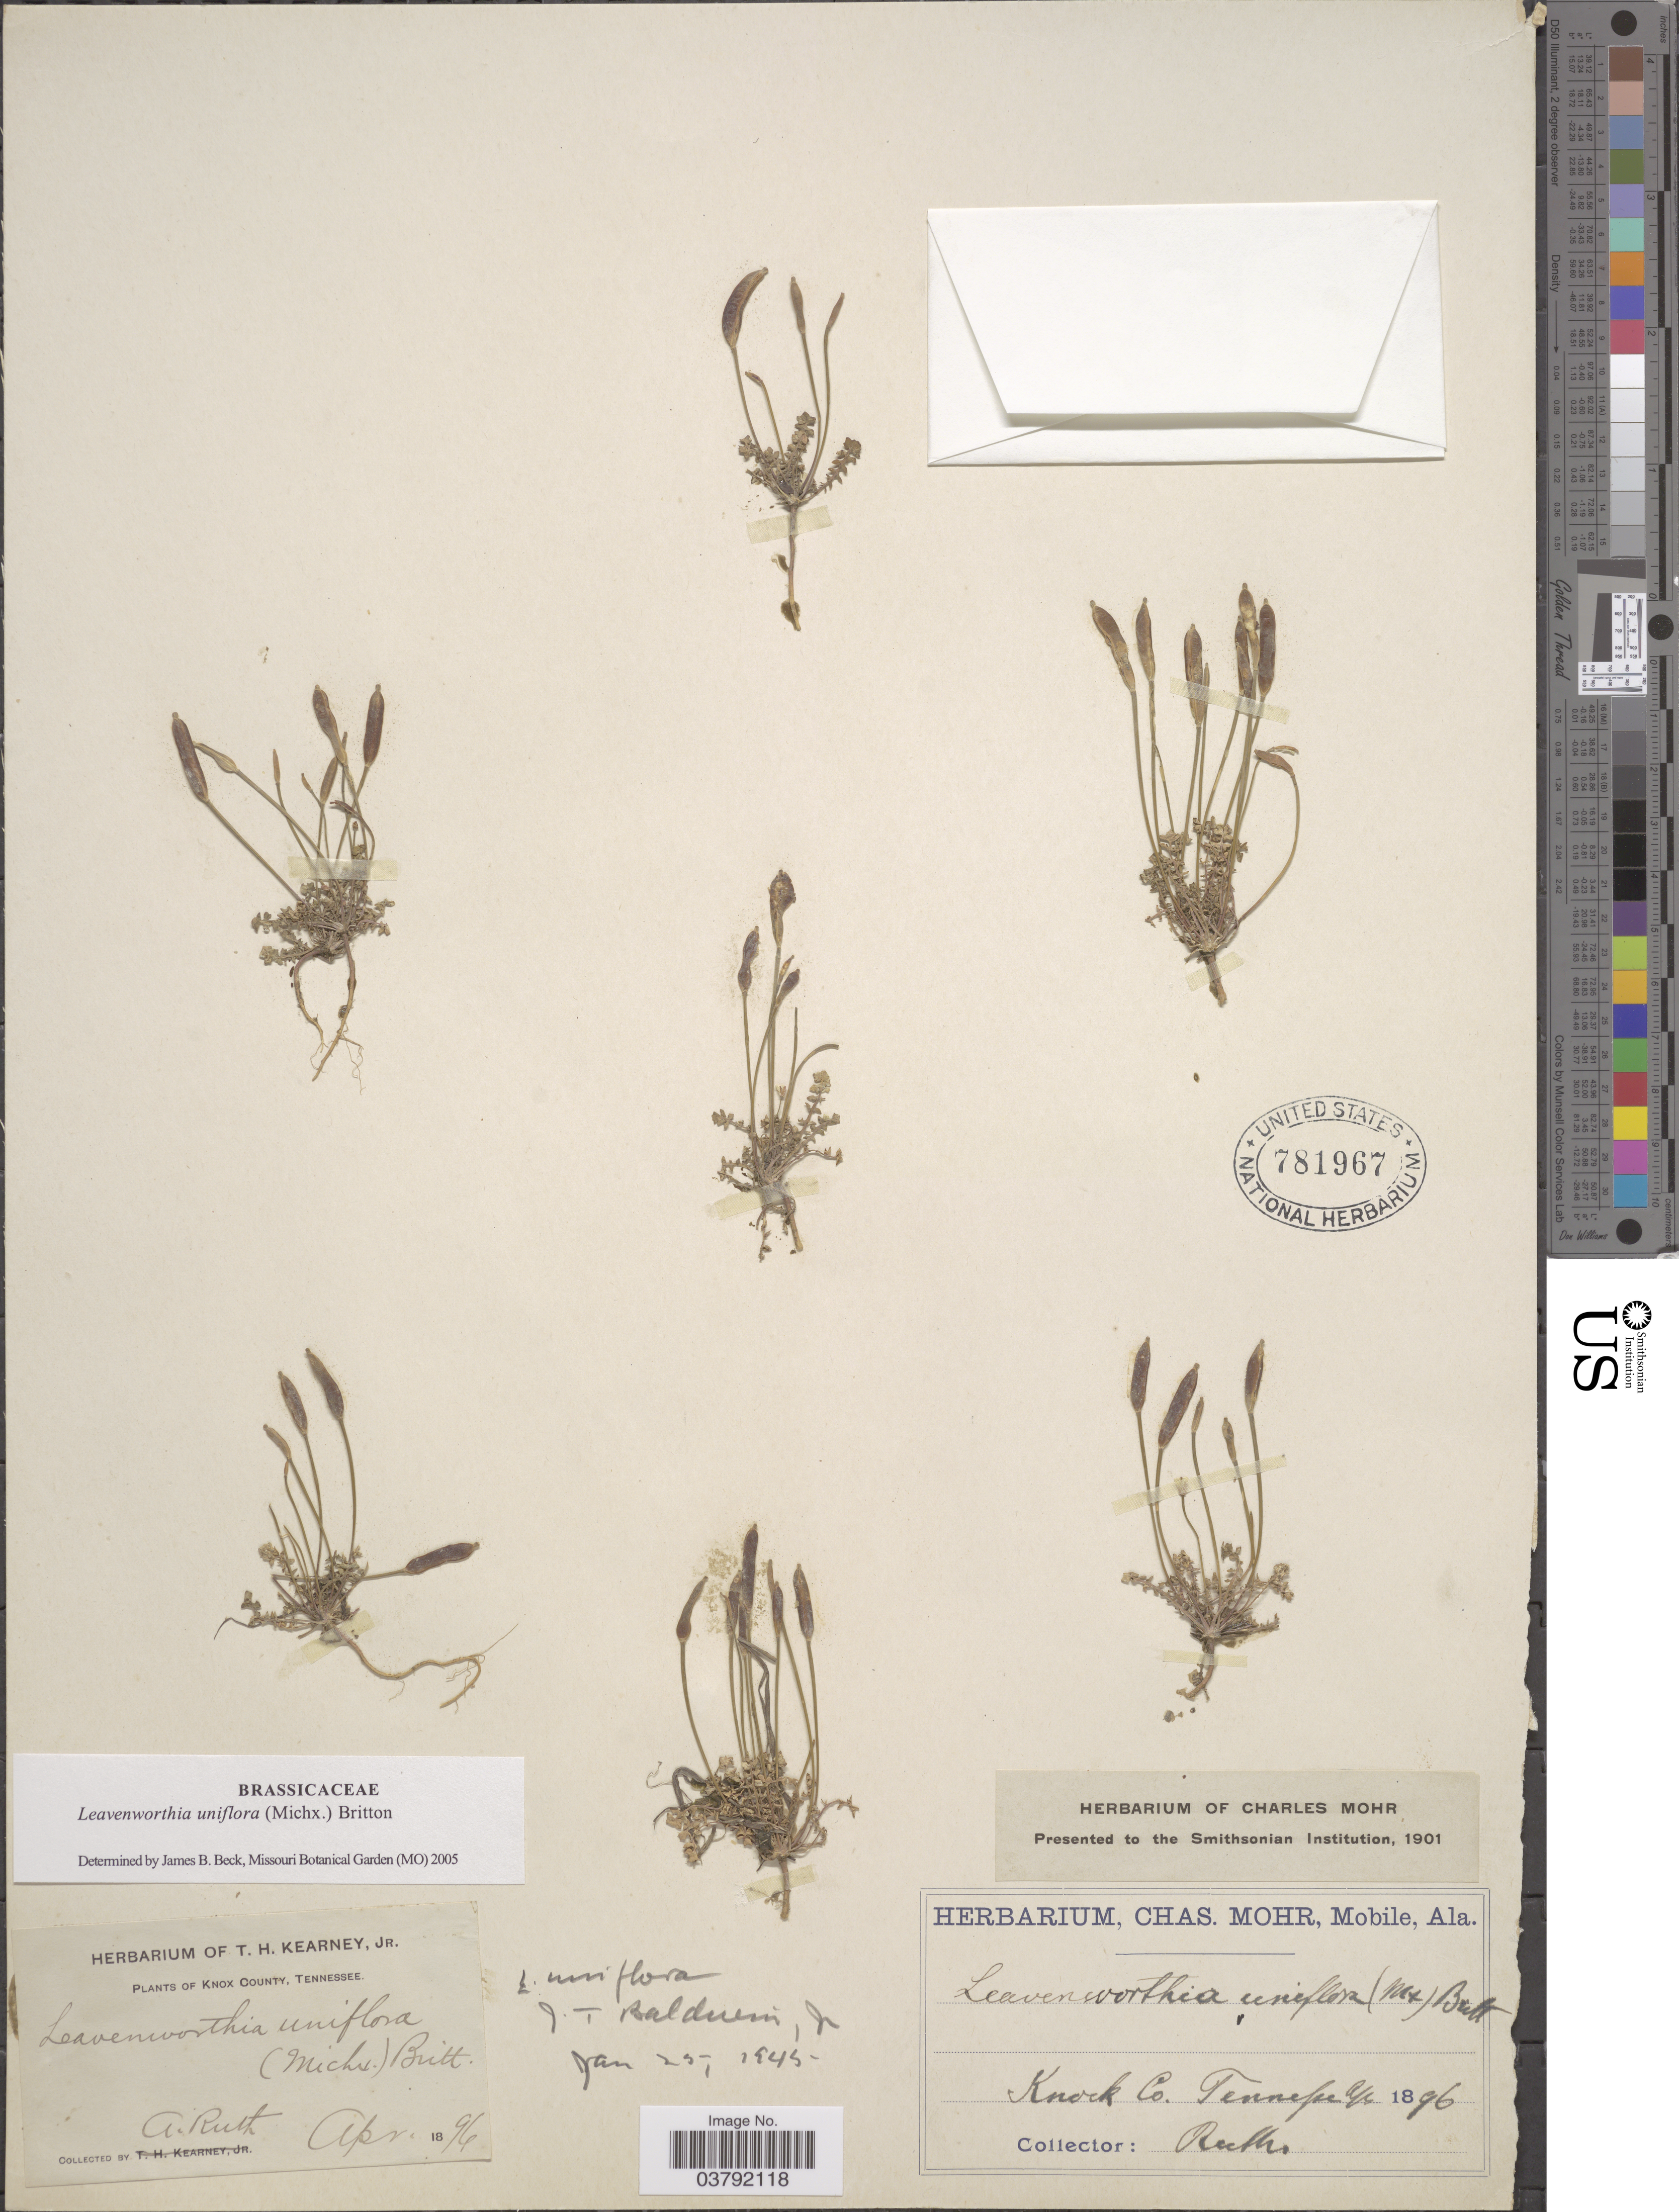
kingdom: Plantae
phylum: Tracheophyta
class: Magnoliopsida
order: Brassicales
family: Brassicaceae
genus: Leavenworthia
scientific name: Leavenworthia uniflora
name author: (Michx.) Britton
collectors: A. Ruth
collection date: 1896-04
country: United States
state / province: Tennessee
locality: Knox County.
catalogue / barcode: US 781967